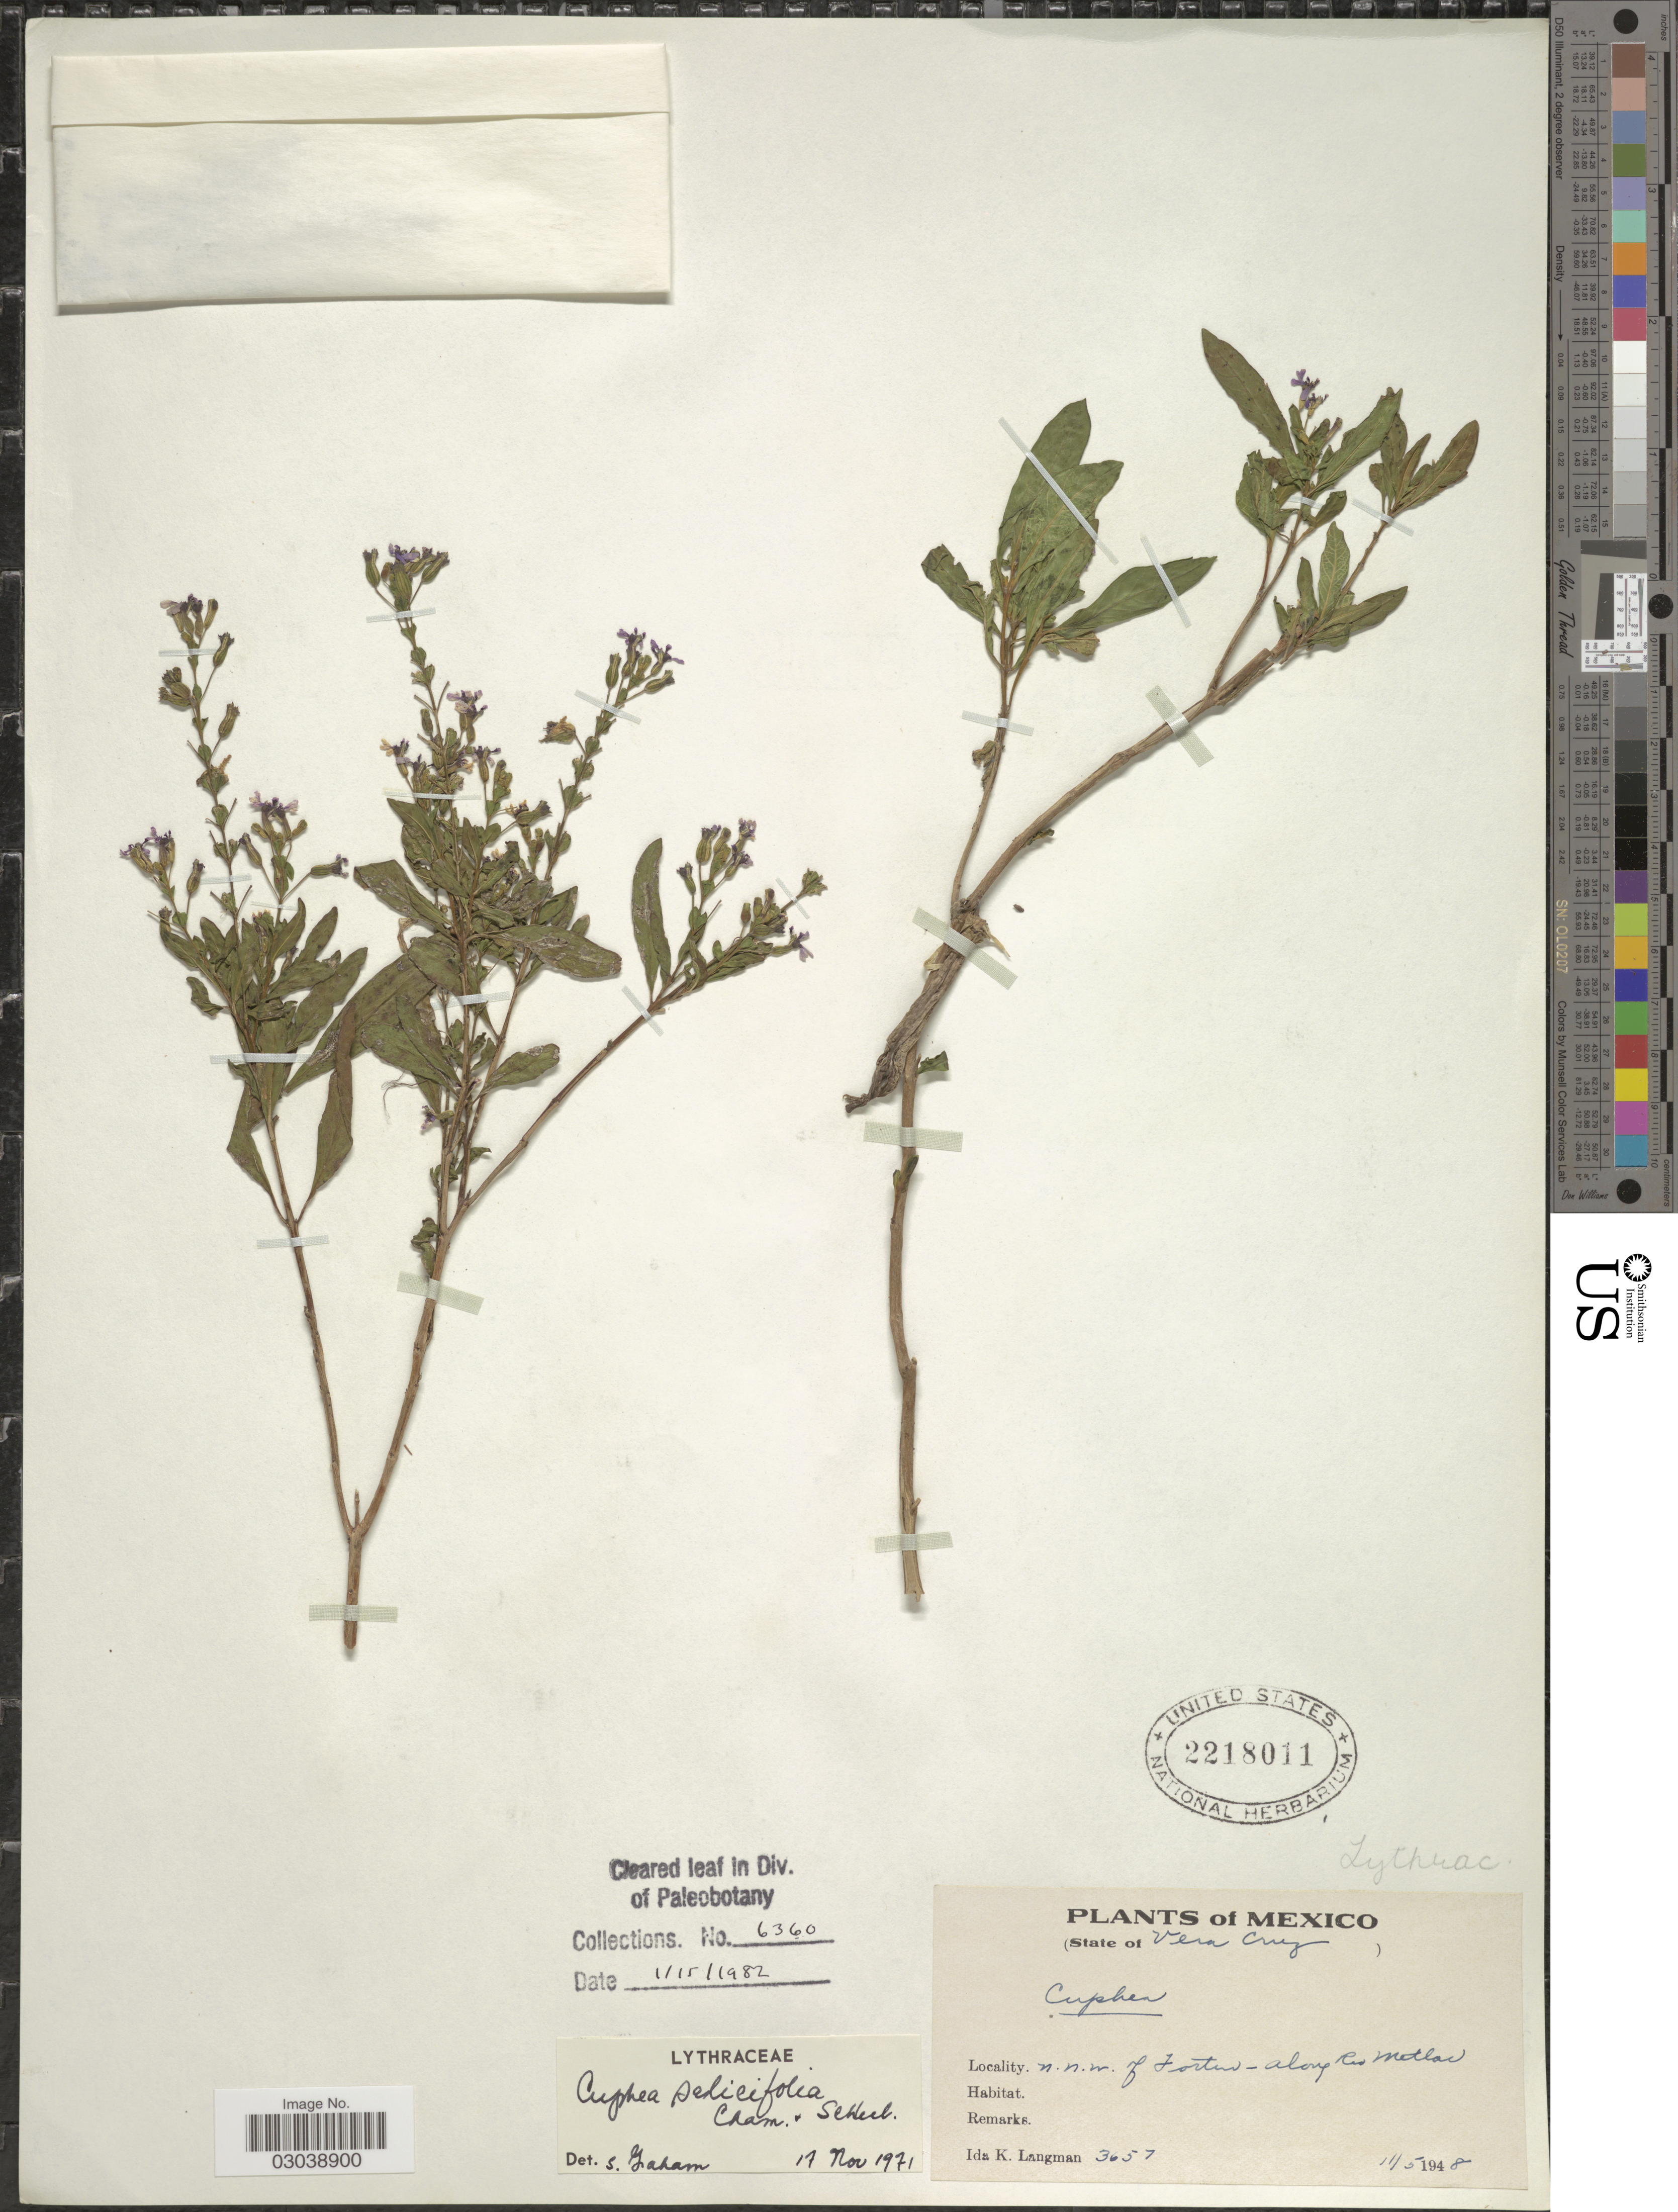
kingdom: Plantae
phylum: Tracheophyta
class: Magnoliopsida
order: Myrtales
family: Lythraceae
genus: Cuphea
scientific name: Cuphea salicifolia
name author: Schltdl. & Cham.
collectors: I. K. Langman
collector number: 3657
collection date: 1948-05-11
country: Mexico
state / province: Veracruz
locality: N.n.w. of Forten, along Rio Metlac.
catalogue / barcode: US 2218011